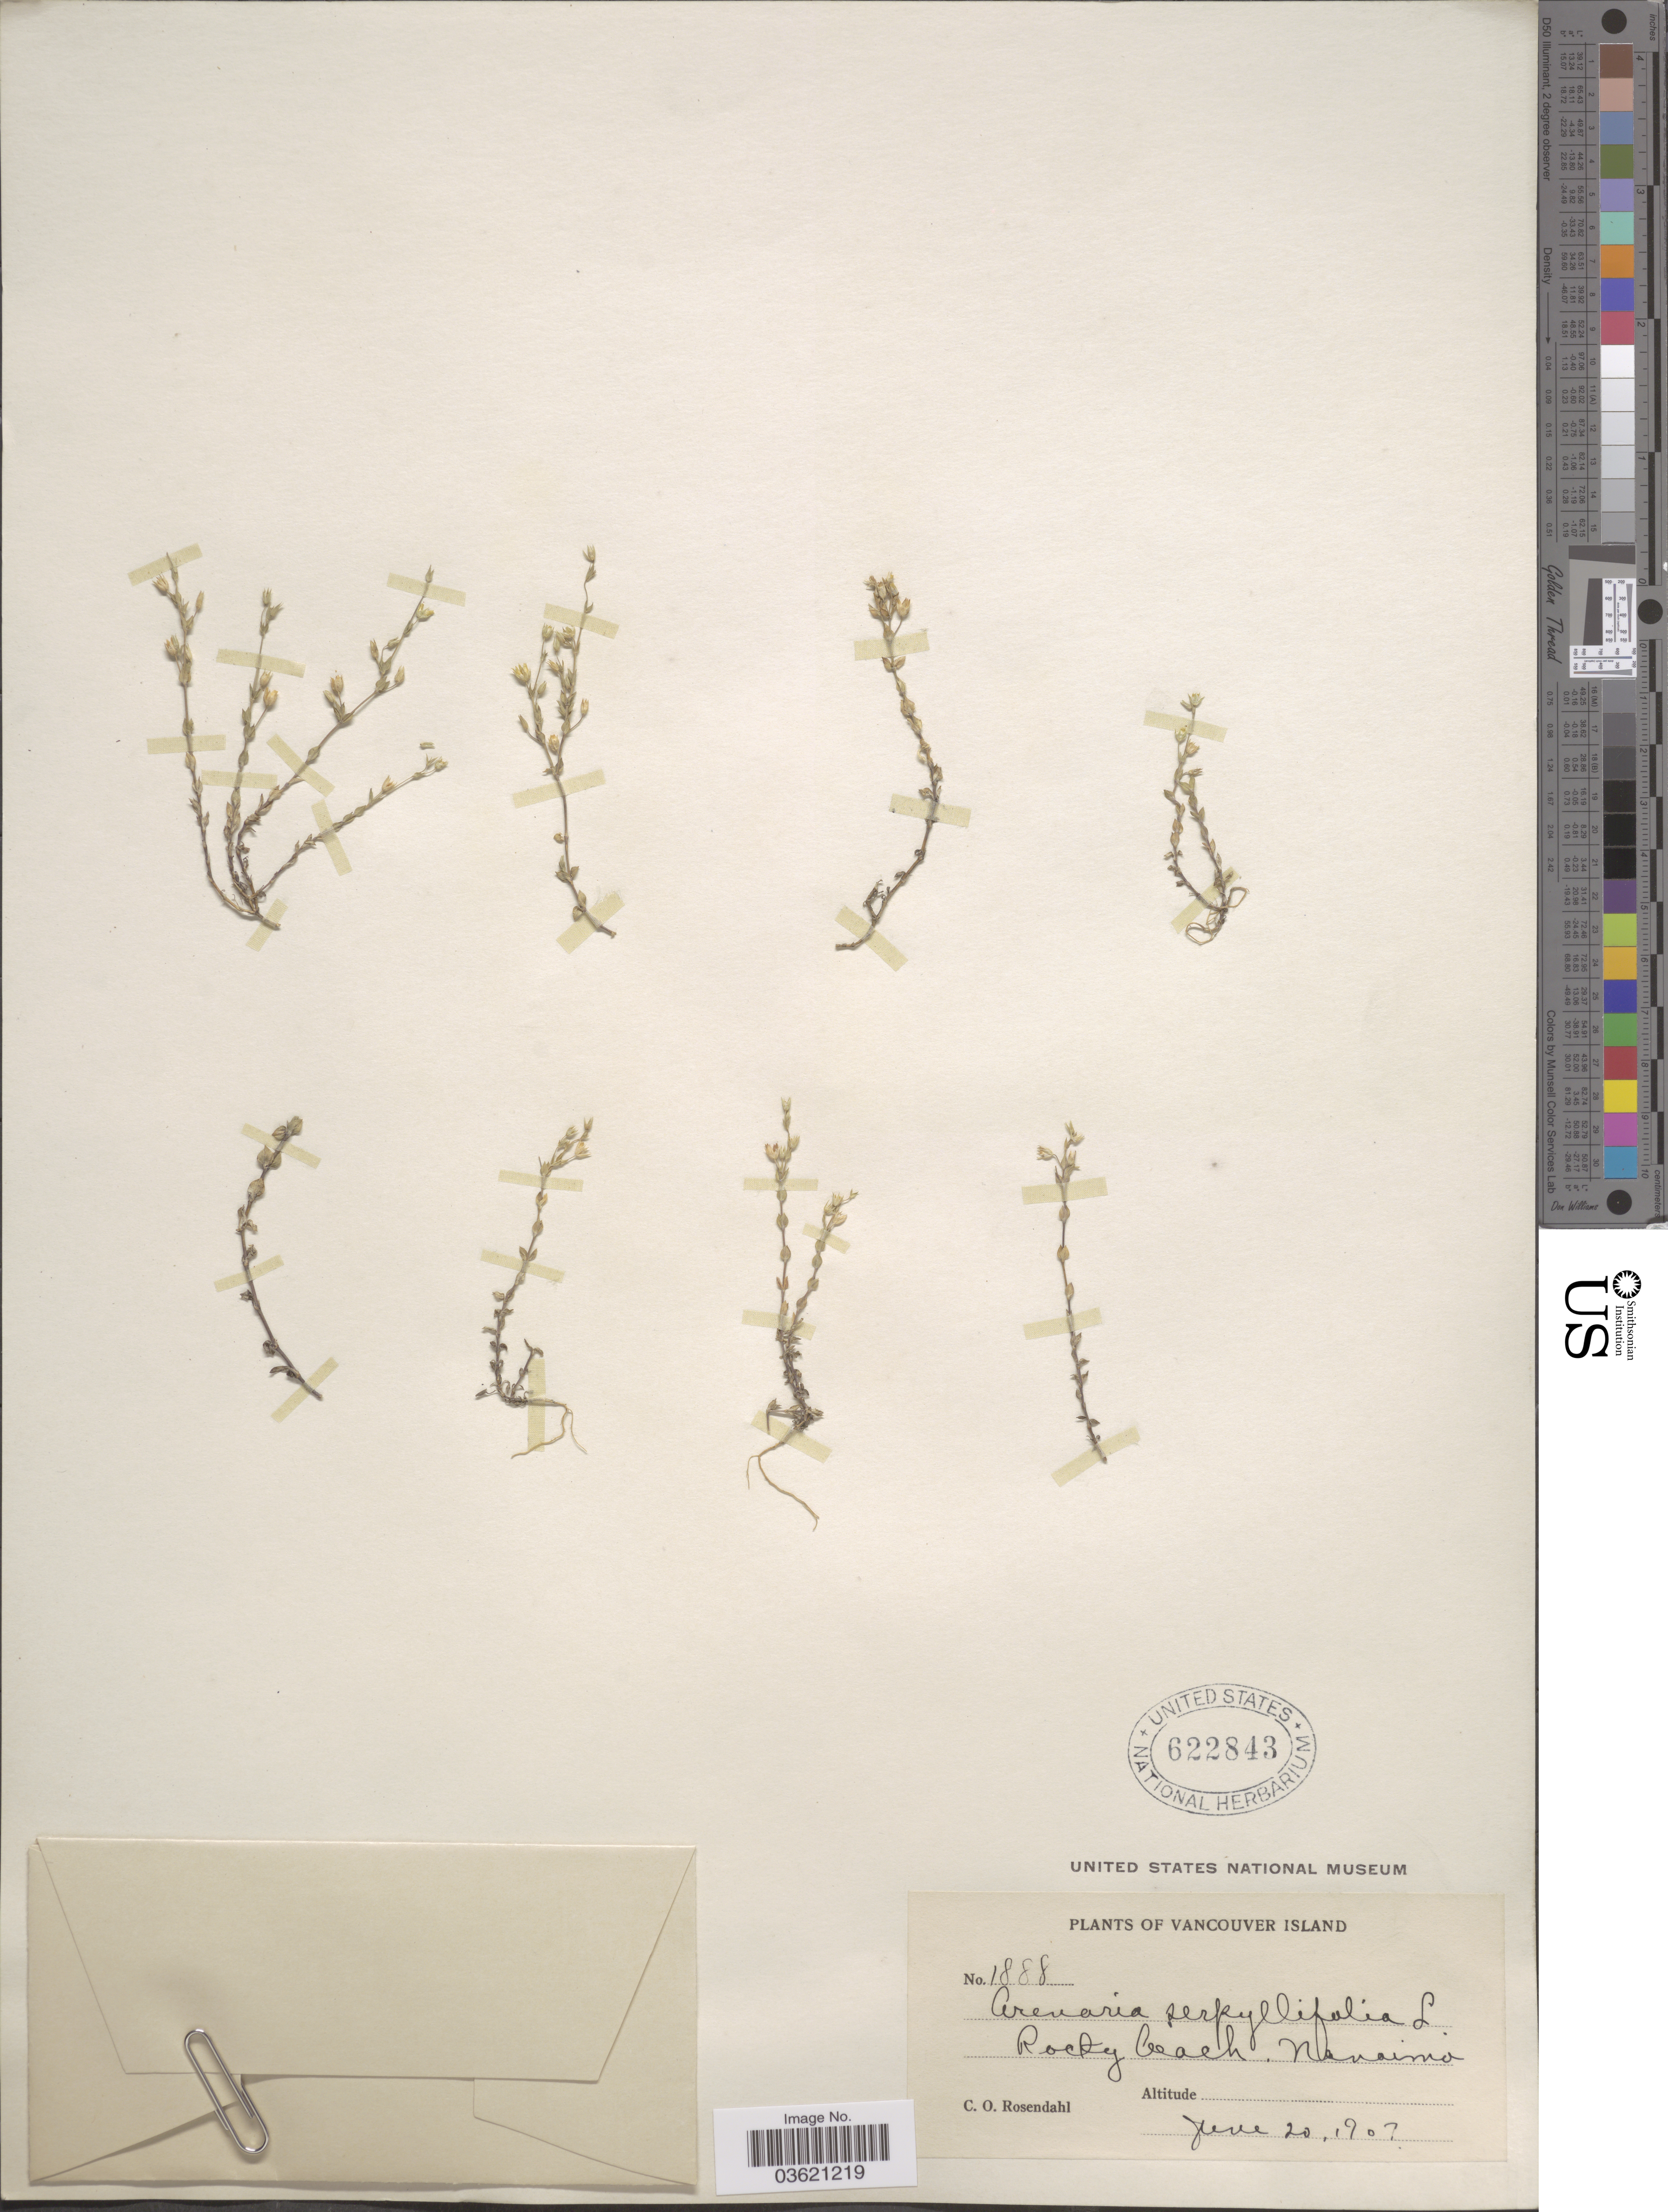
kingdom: Plantae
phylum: Tracheophyta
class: Magnoliopsida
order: Caryophyllales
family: Caryophyllaceae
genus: Arenaria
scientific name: Arenaria serpyllifolia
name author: L.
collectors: C. O. Rosendahl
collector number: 1888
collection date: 1907-06-20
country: Canada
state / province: British Columbia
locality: Vancouver Island. Rocky beach. Nanaimo.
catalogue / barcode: US 622843